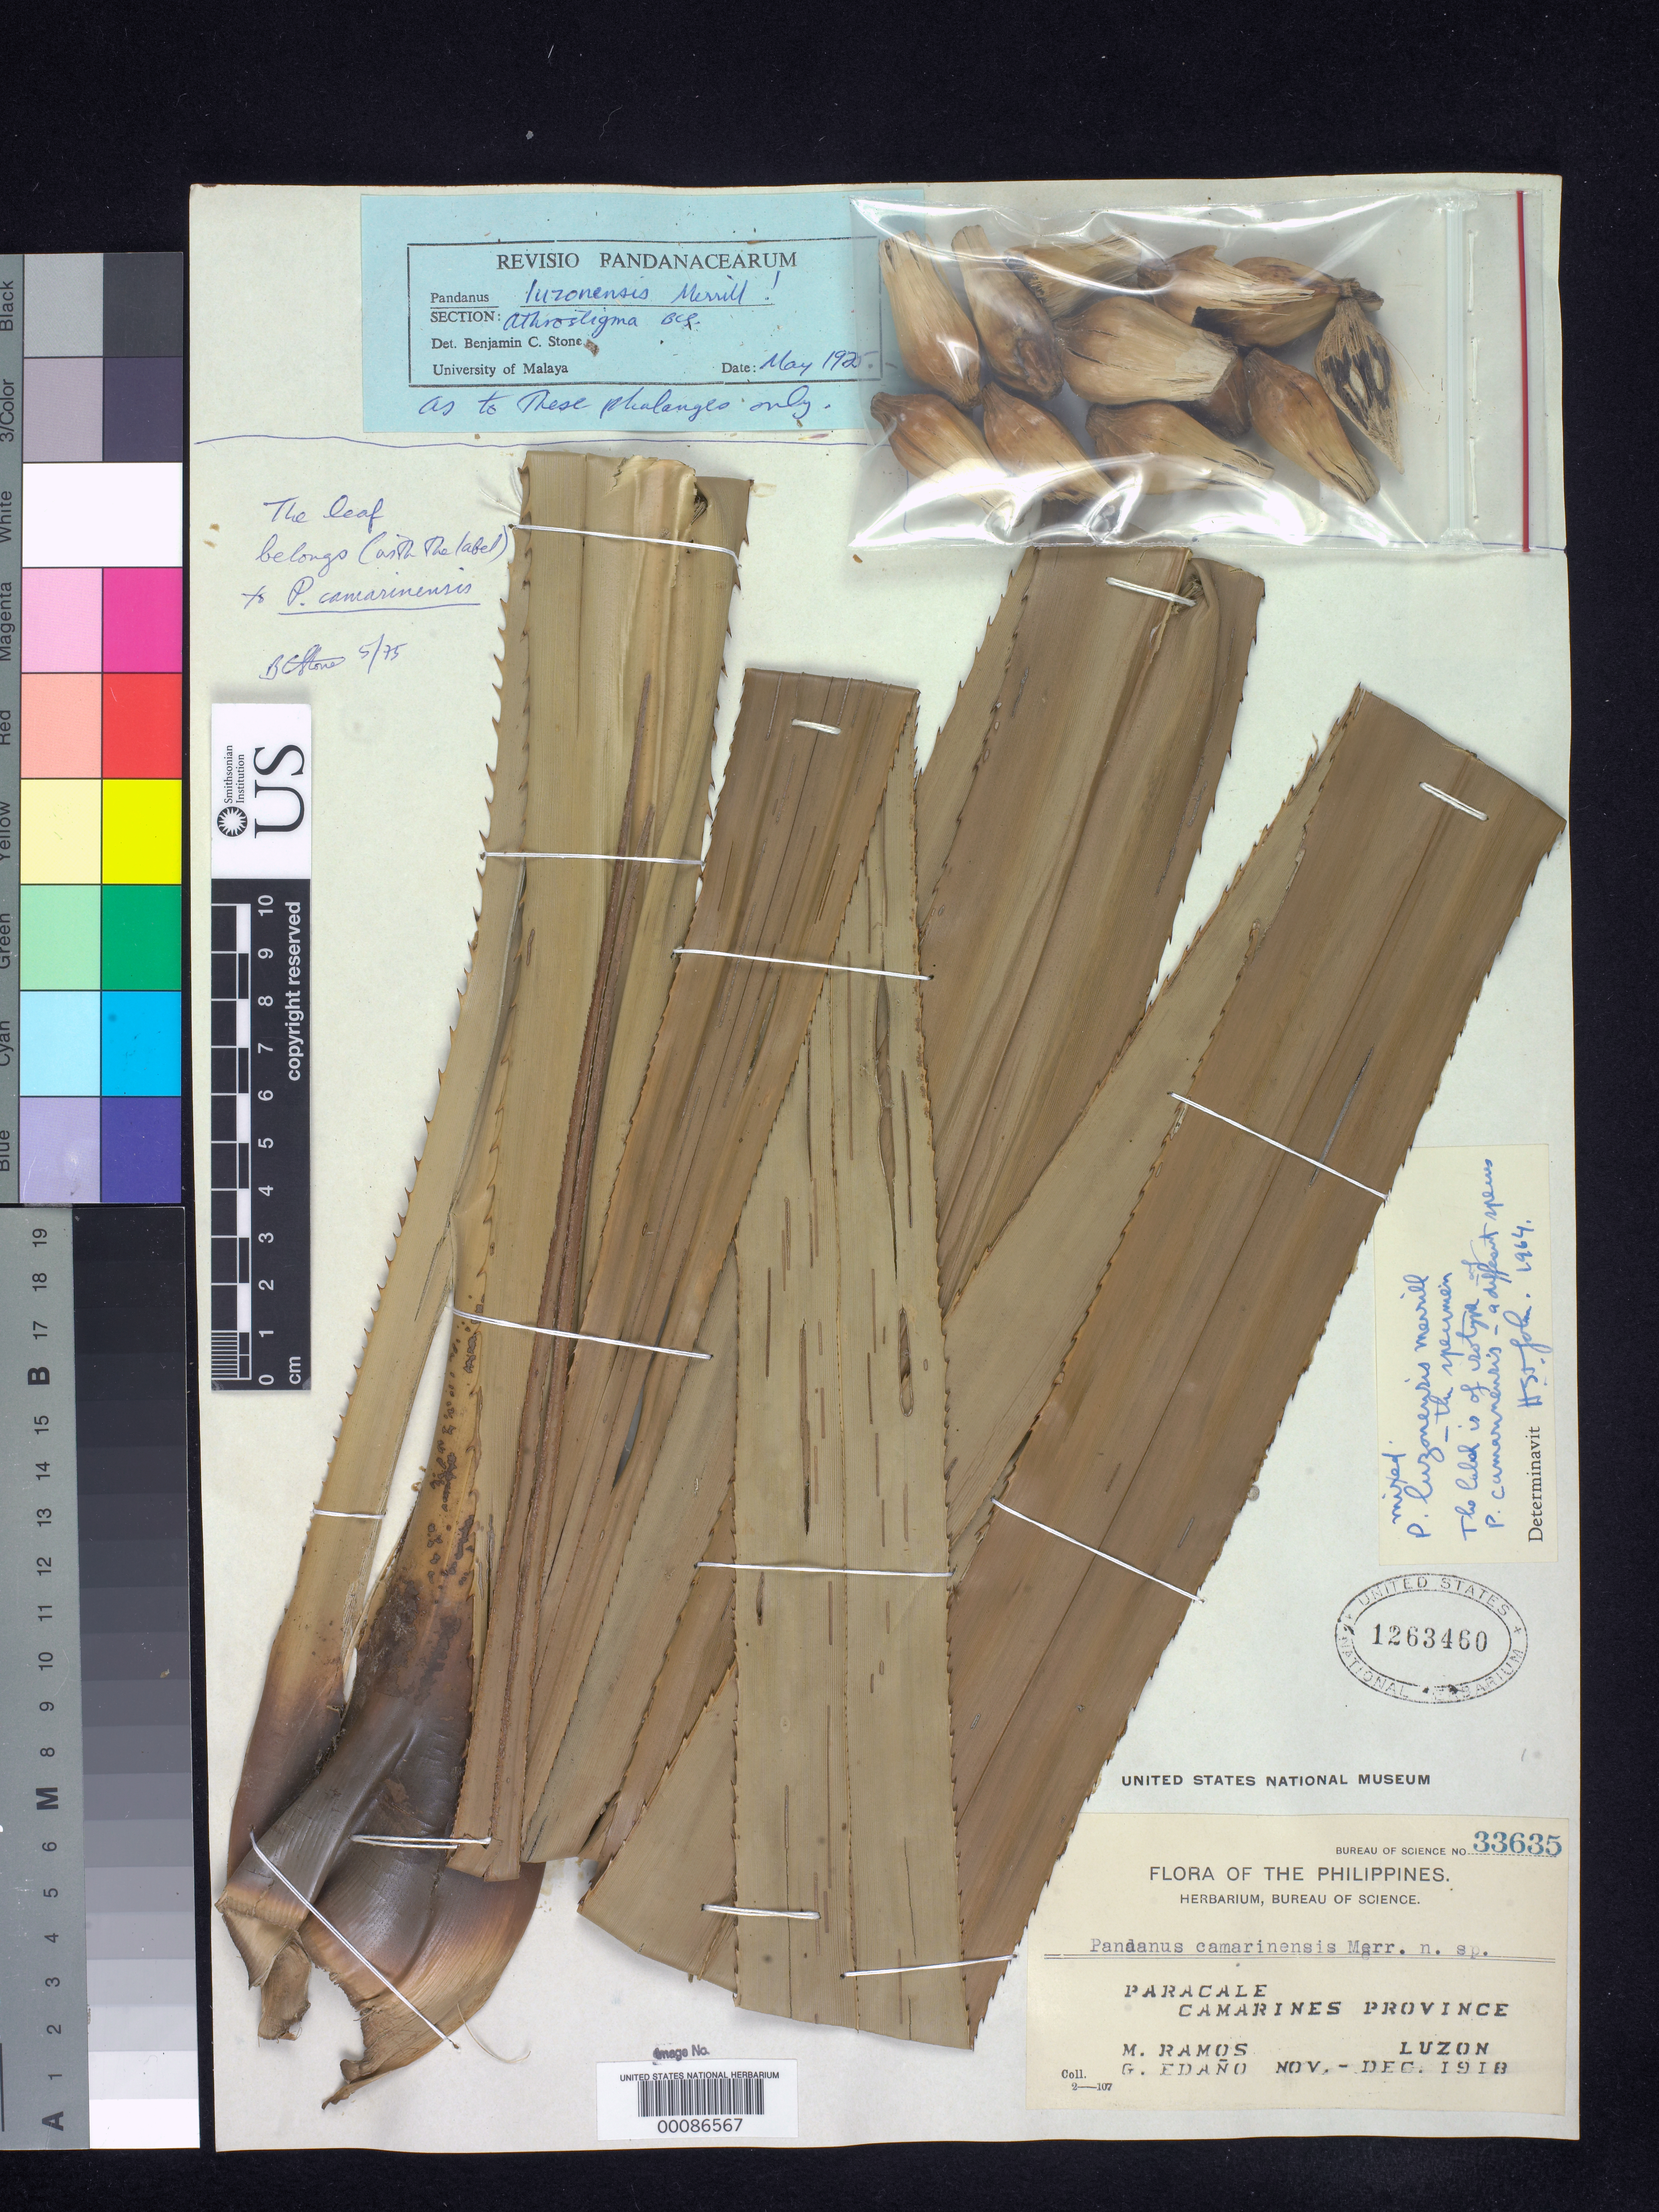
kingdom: Plantae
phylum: Tracheophyta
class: Liliopsida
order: Pandanales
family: Pandanaceae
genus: Pandanus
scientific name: Pandanus camarinensis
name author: Merr.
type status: Isotype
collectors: M. Ramos & G. E. Edaño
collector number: Bur. Sci. 33635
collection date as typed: Nov 1918 to -- Dec 1918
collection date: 1918-11/1918-12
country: Philippines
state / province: Bicol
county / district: Camarines Norte / Camarines Sur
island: Luzon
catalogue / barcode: US 1263460